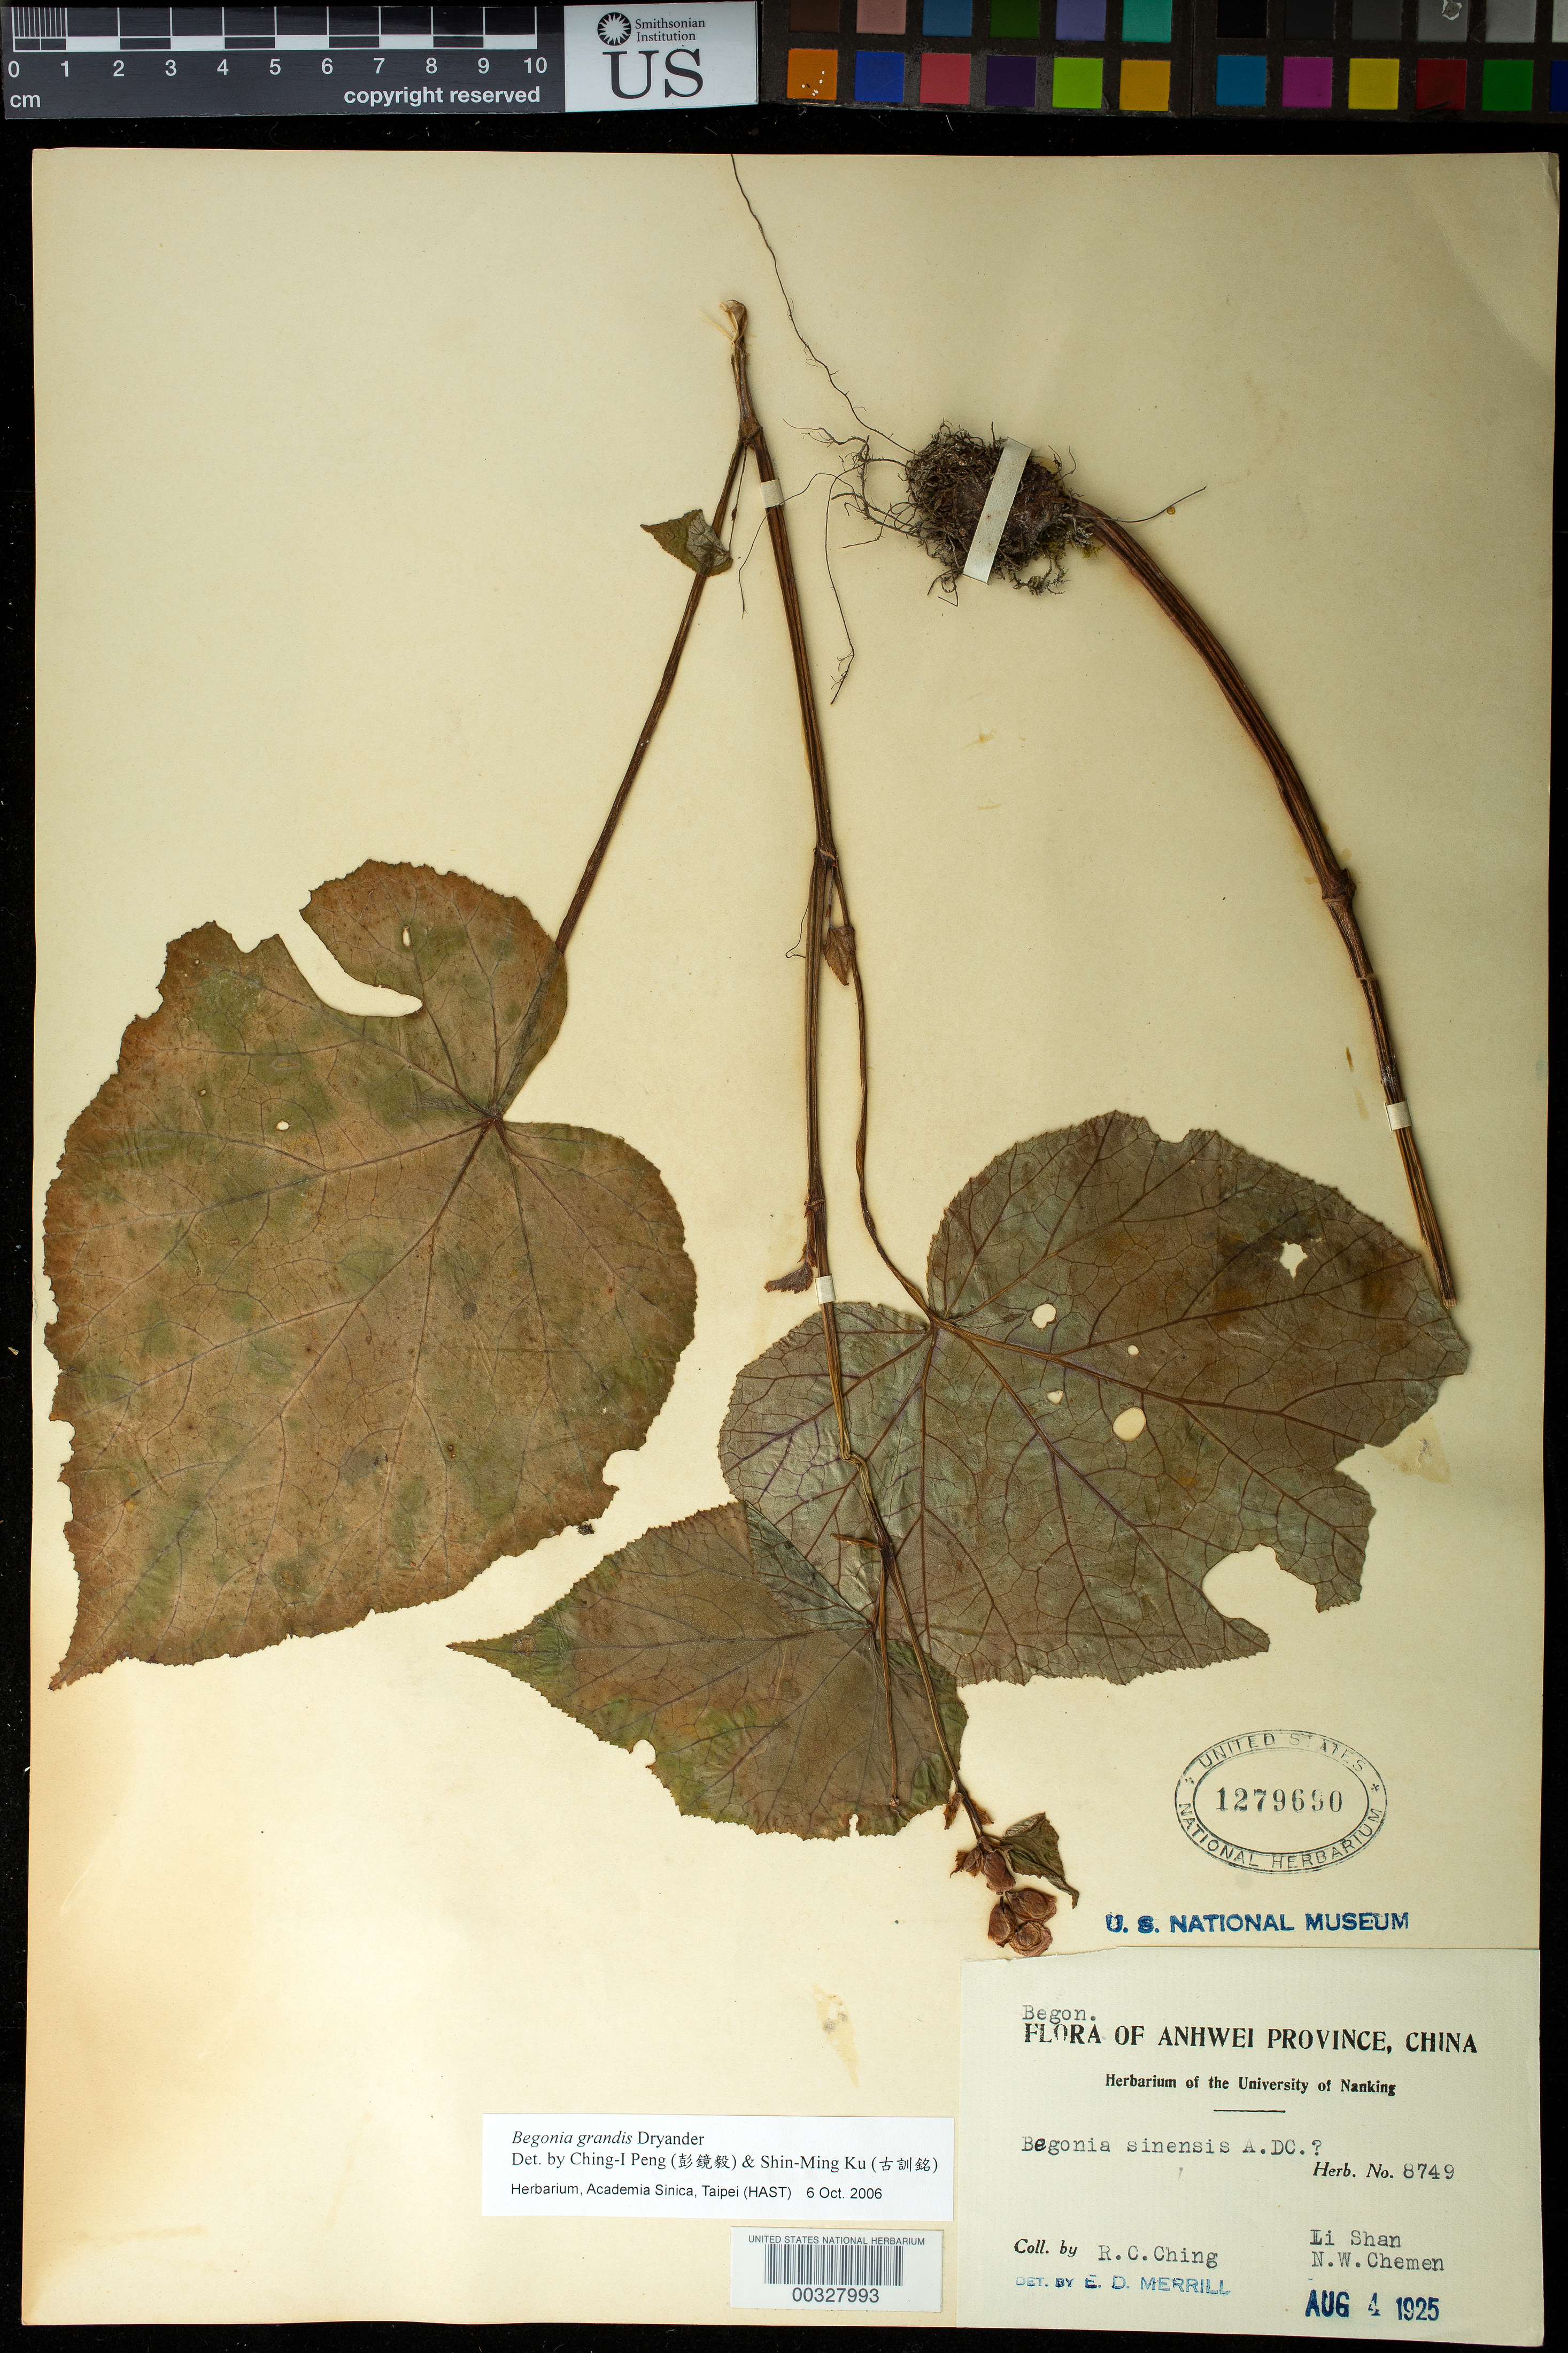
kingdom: Plantae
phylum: Tracheophyta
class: Magnoliopsida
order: Cucurbitales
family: Begoniaceae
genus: Begonia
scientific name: Begonia grandis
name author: Dryand.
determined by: Peng, Ching-I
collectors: R. C. Ching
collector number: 8749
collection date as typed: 04 Aug 1925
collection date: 1925-08-04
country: China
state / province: Anhui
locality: Li shan, nw chemen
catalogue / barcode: US 1279690